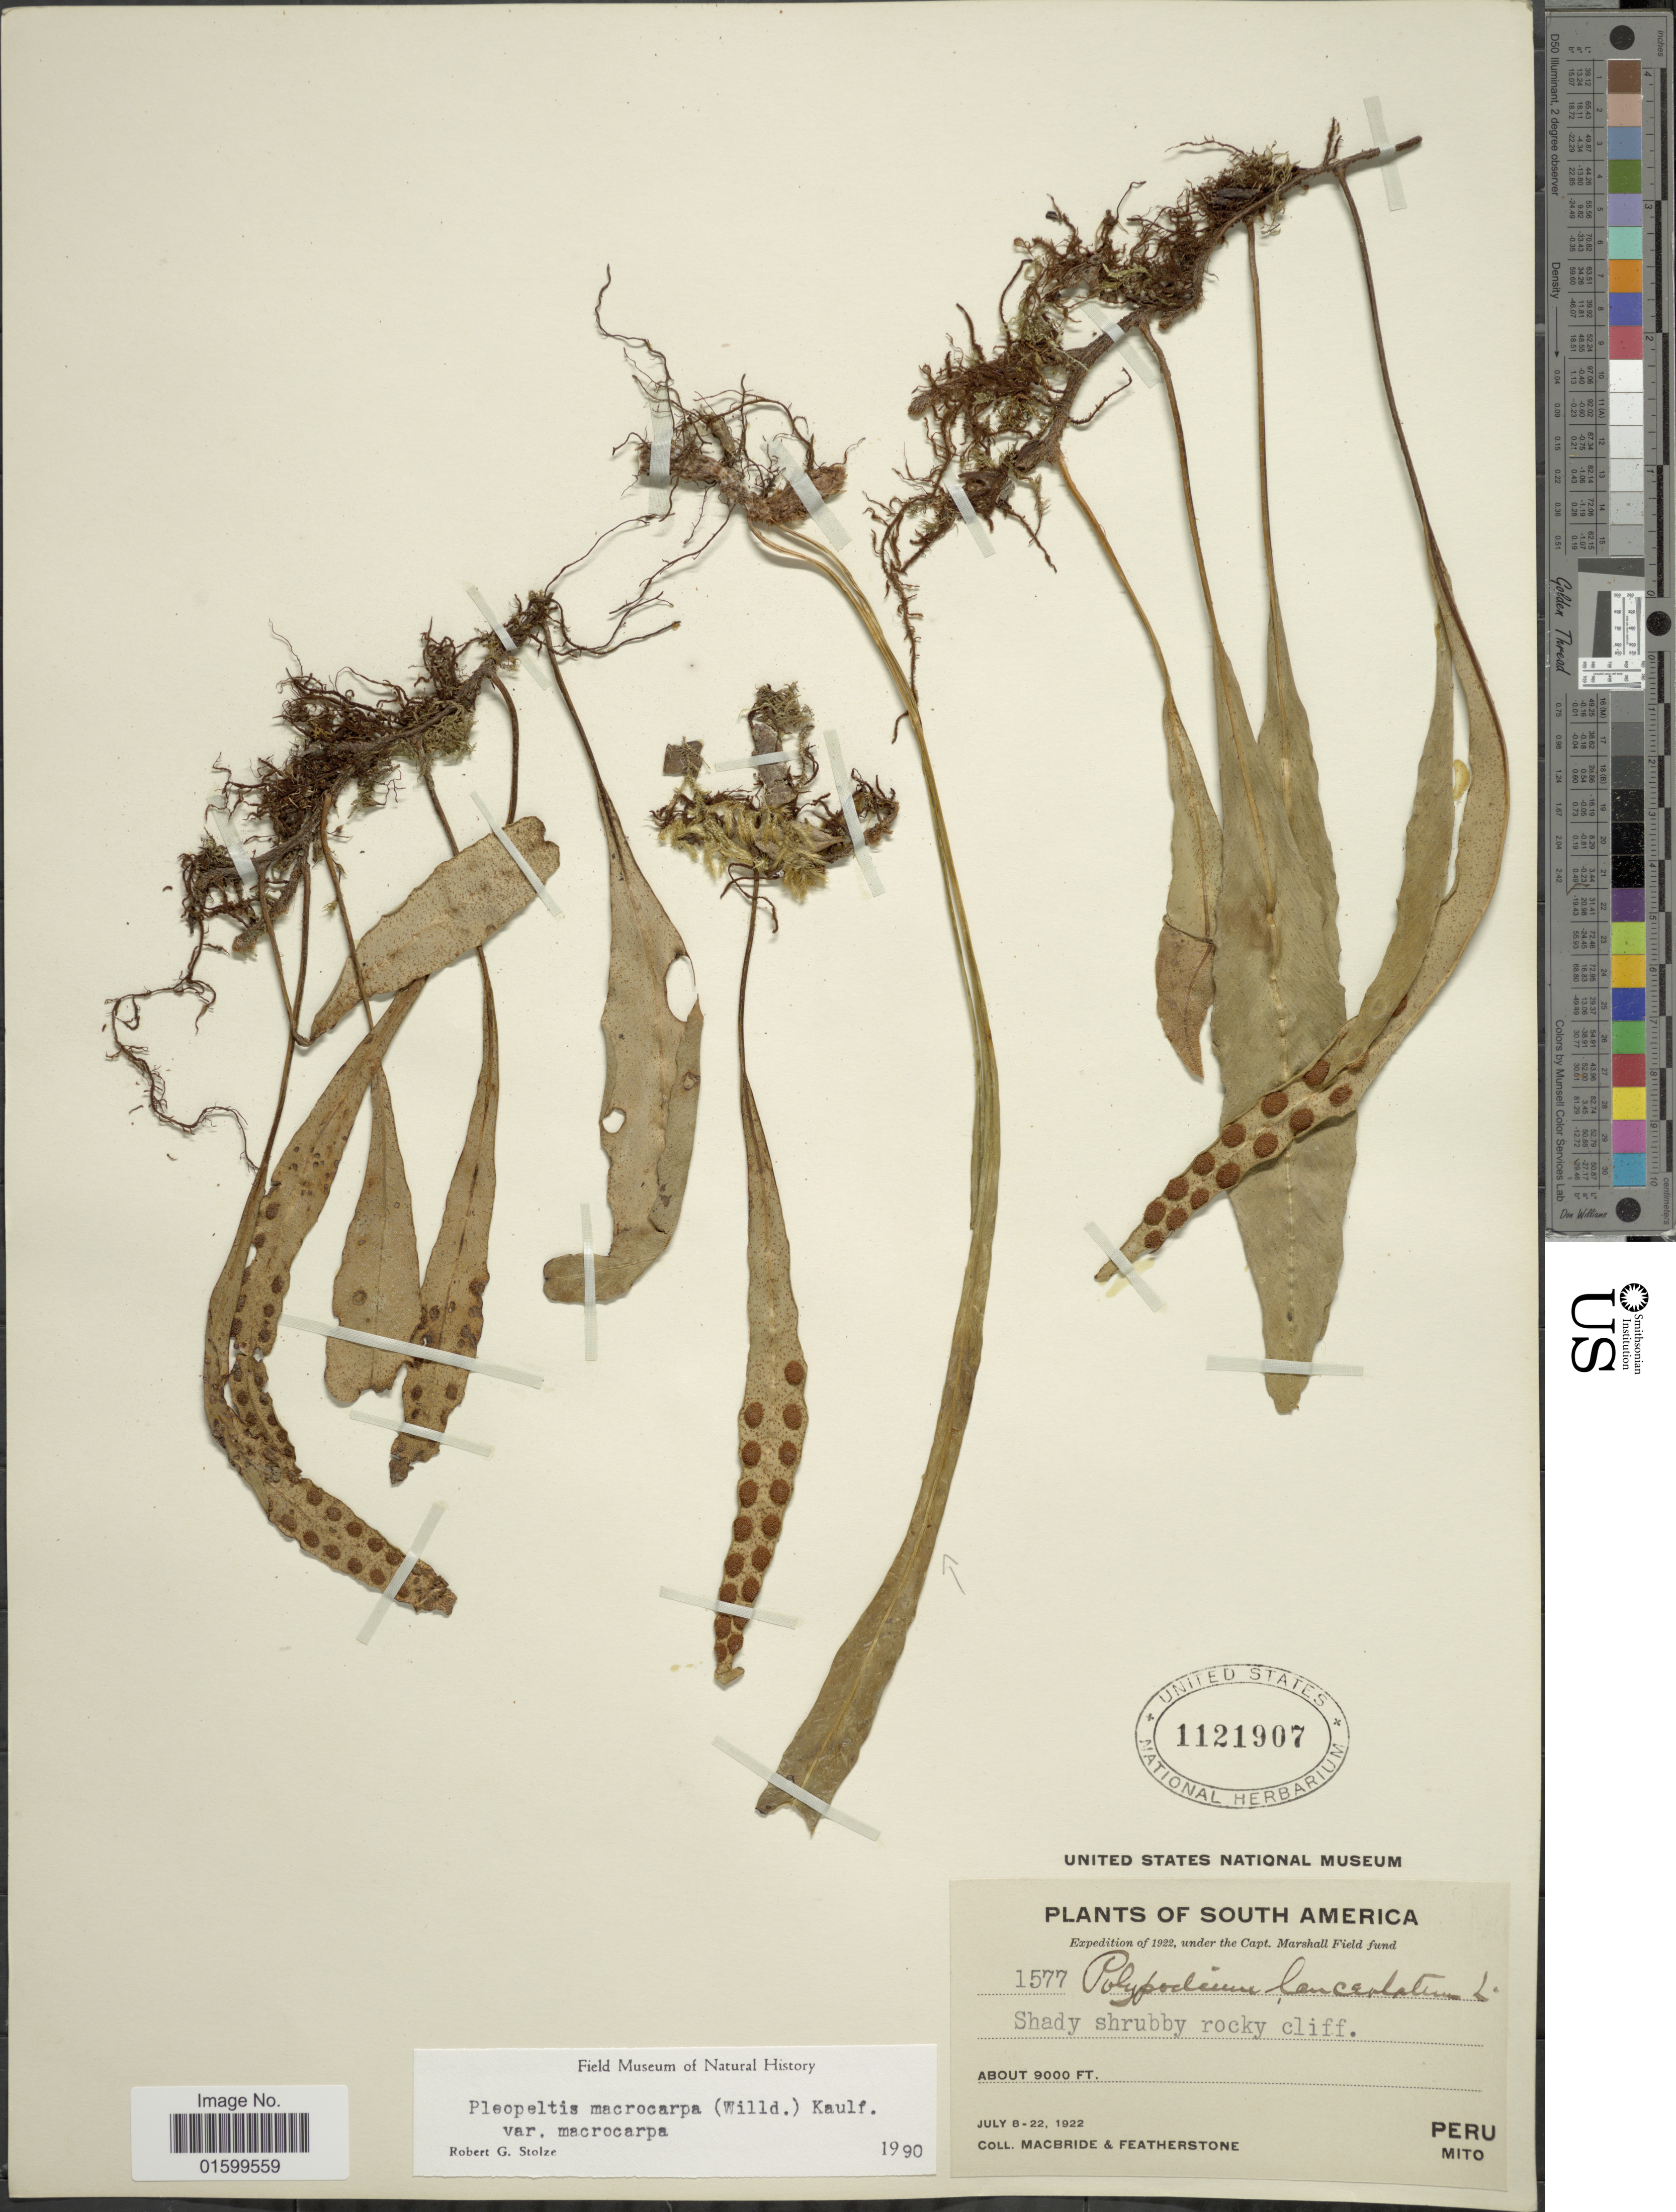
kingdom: Plantae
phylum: Tracheophyta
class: Polypodiopsida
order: Polypodiales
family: Polypodiaceae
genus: Pleopeltis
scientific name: Pleopeltis macrocarpa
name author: (Bory ex Willd.) Kaulf.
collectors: Macbride, -- & -. Featherstone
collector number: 1577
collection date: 1922-07-08/1922-07-22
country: Peru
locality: South America, Peru, Mito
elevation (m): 2743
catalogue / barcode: US 1121907